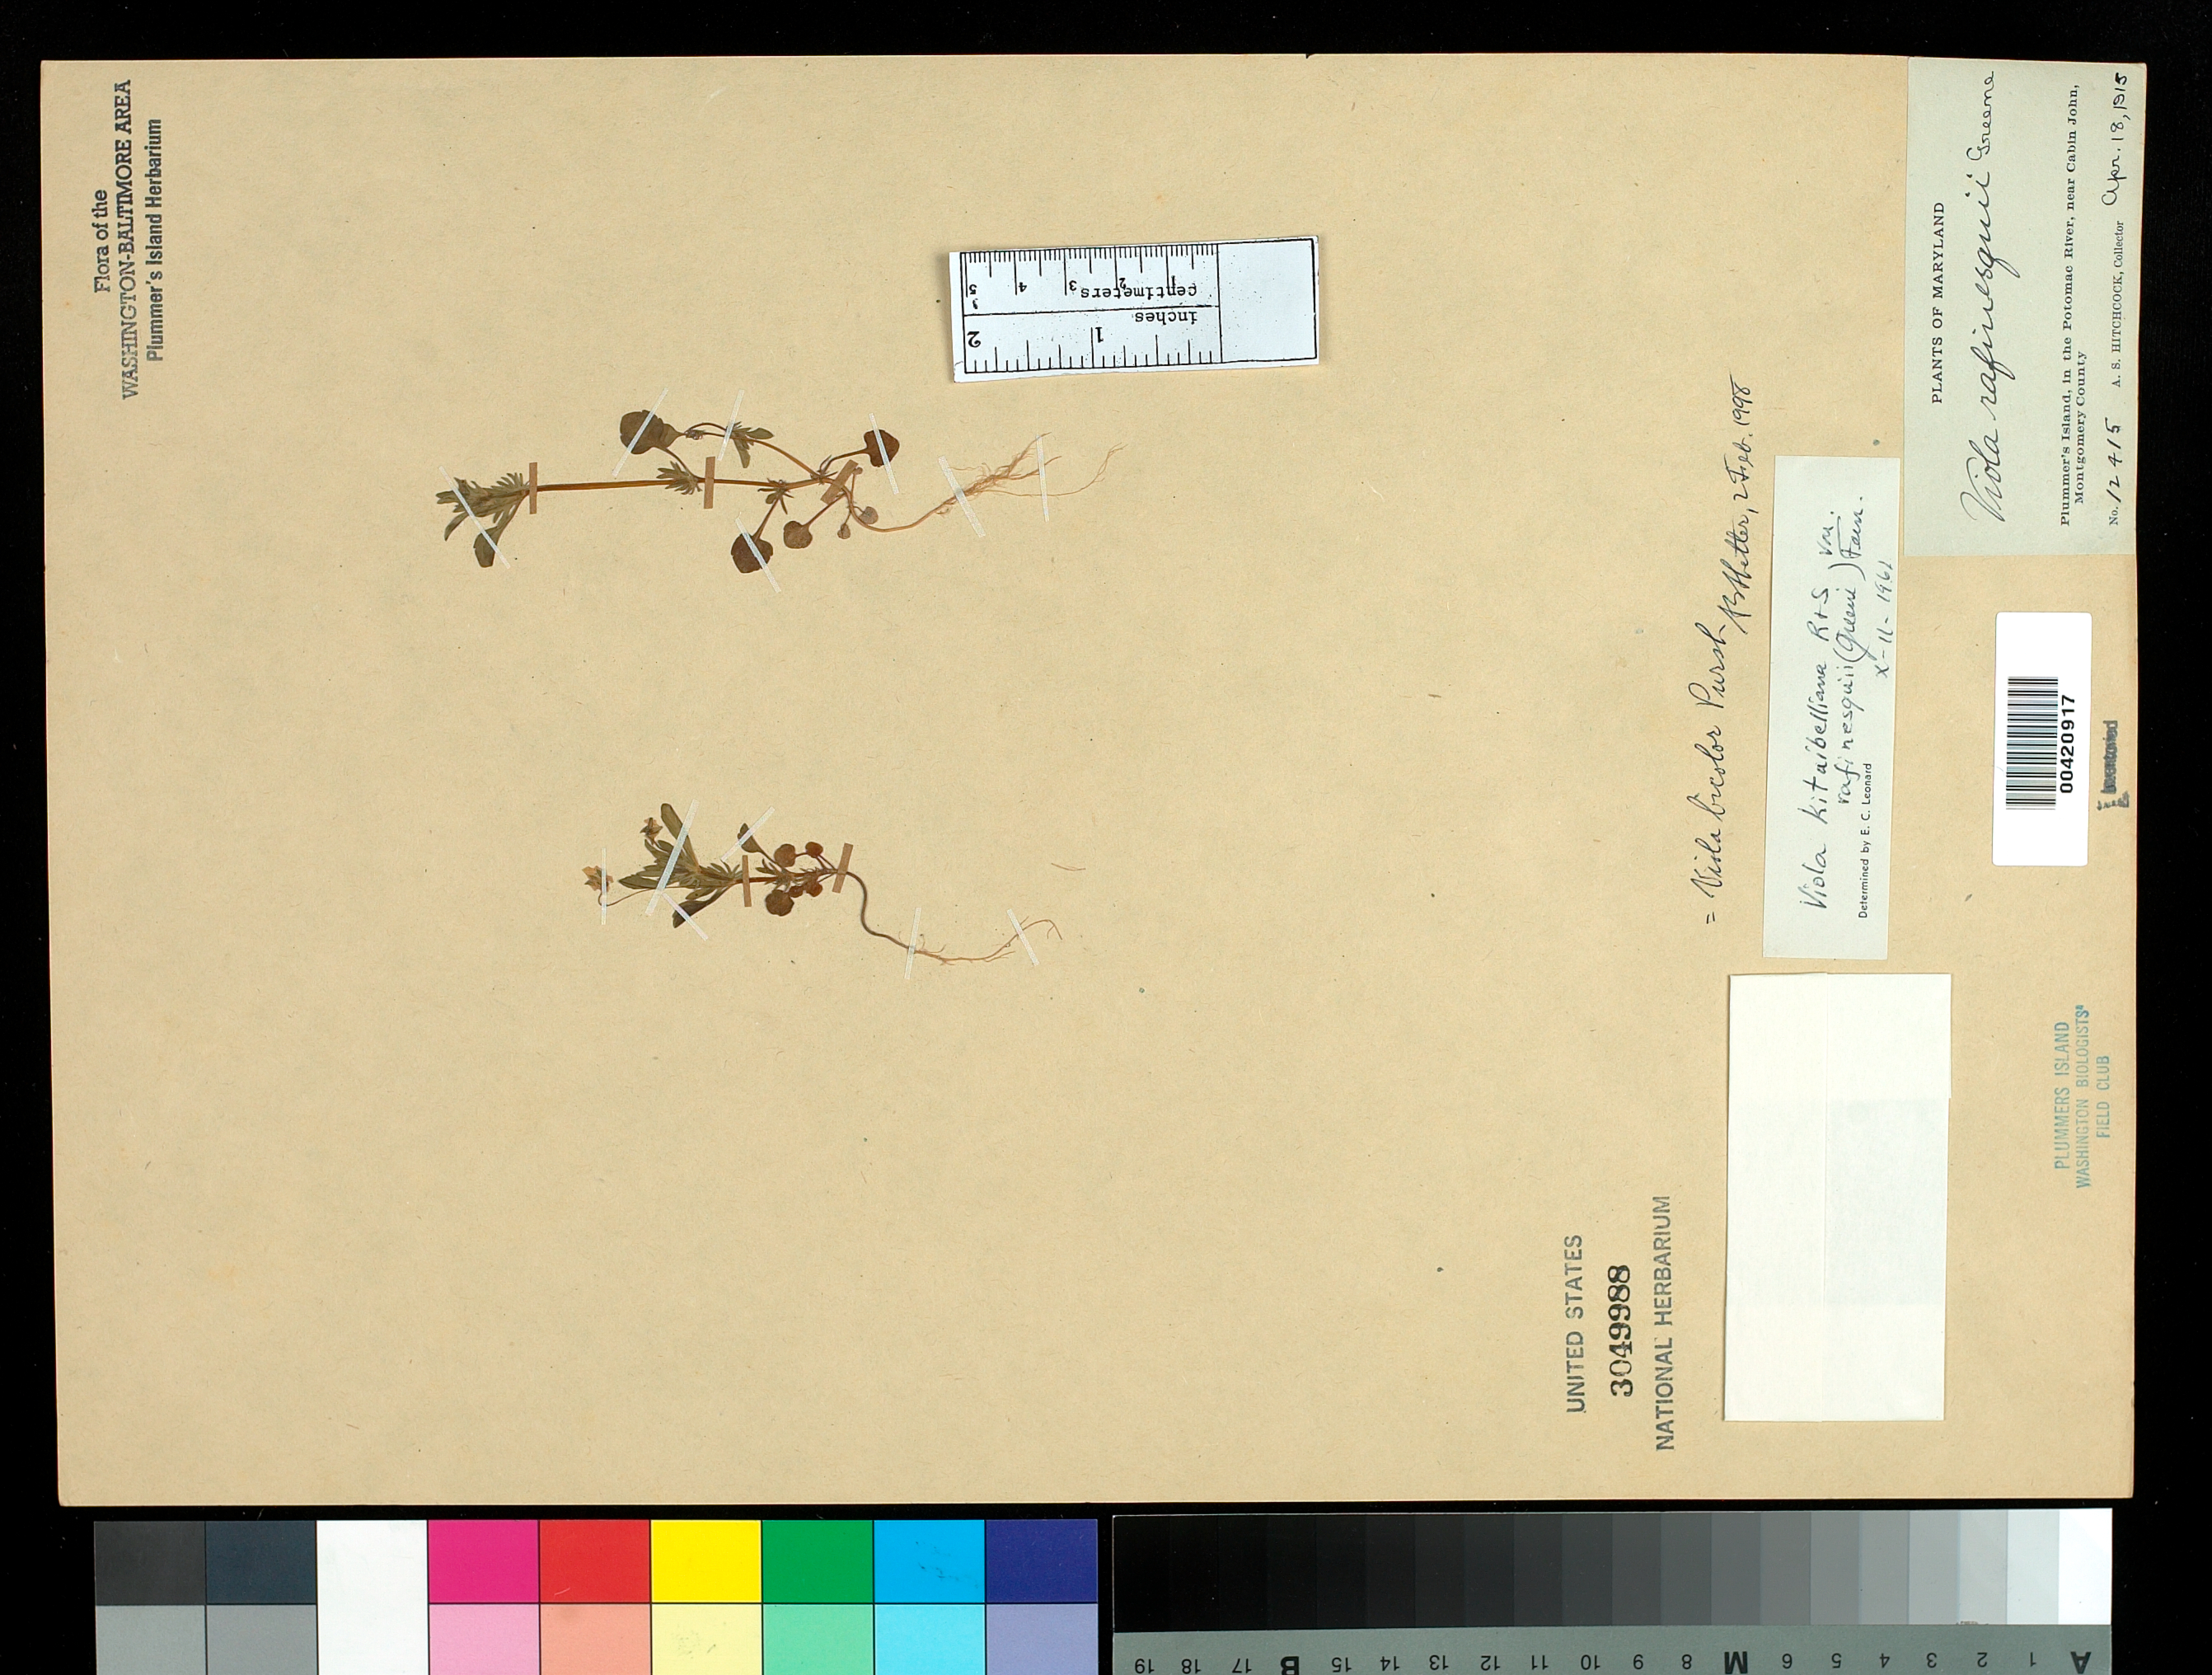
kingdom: Plantae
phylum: Tracheophyta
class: Magnoliopsida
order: Malpighiales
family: Violaceae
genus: Viola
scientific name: Viola bicolor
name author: Pursh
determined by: Shetler, Stanwyn G., (US), NMNH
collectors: A. S. Hitchcock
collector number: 12415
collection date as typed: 18 Apr 1915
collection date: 1915-04-18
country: United States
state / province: Maryland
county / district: Montgomery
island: Plummers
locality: Plummer's Island Plummers Island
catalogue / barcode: US 3049988